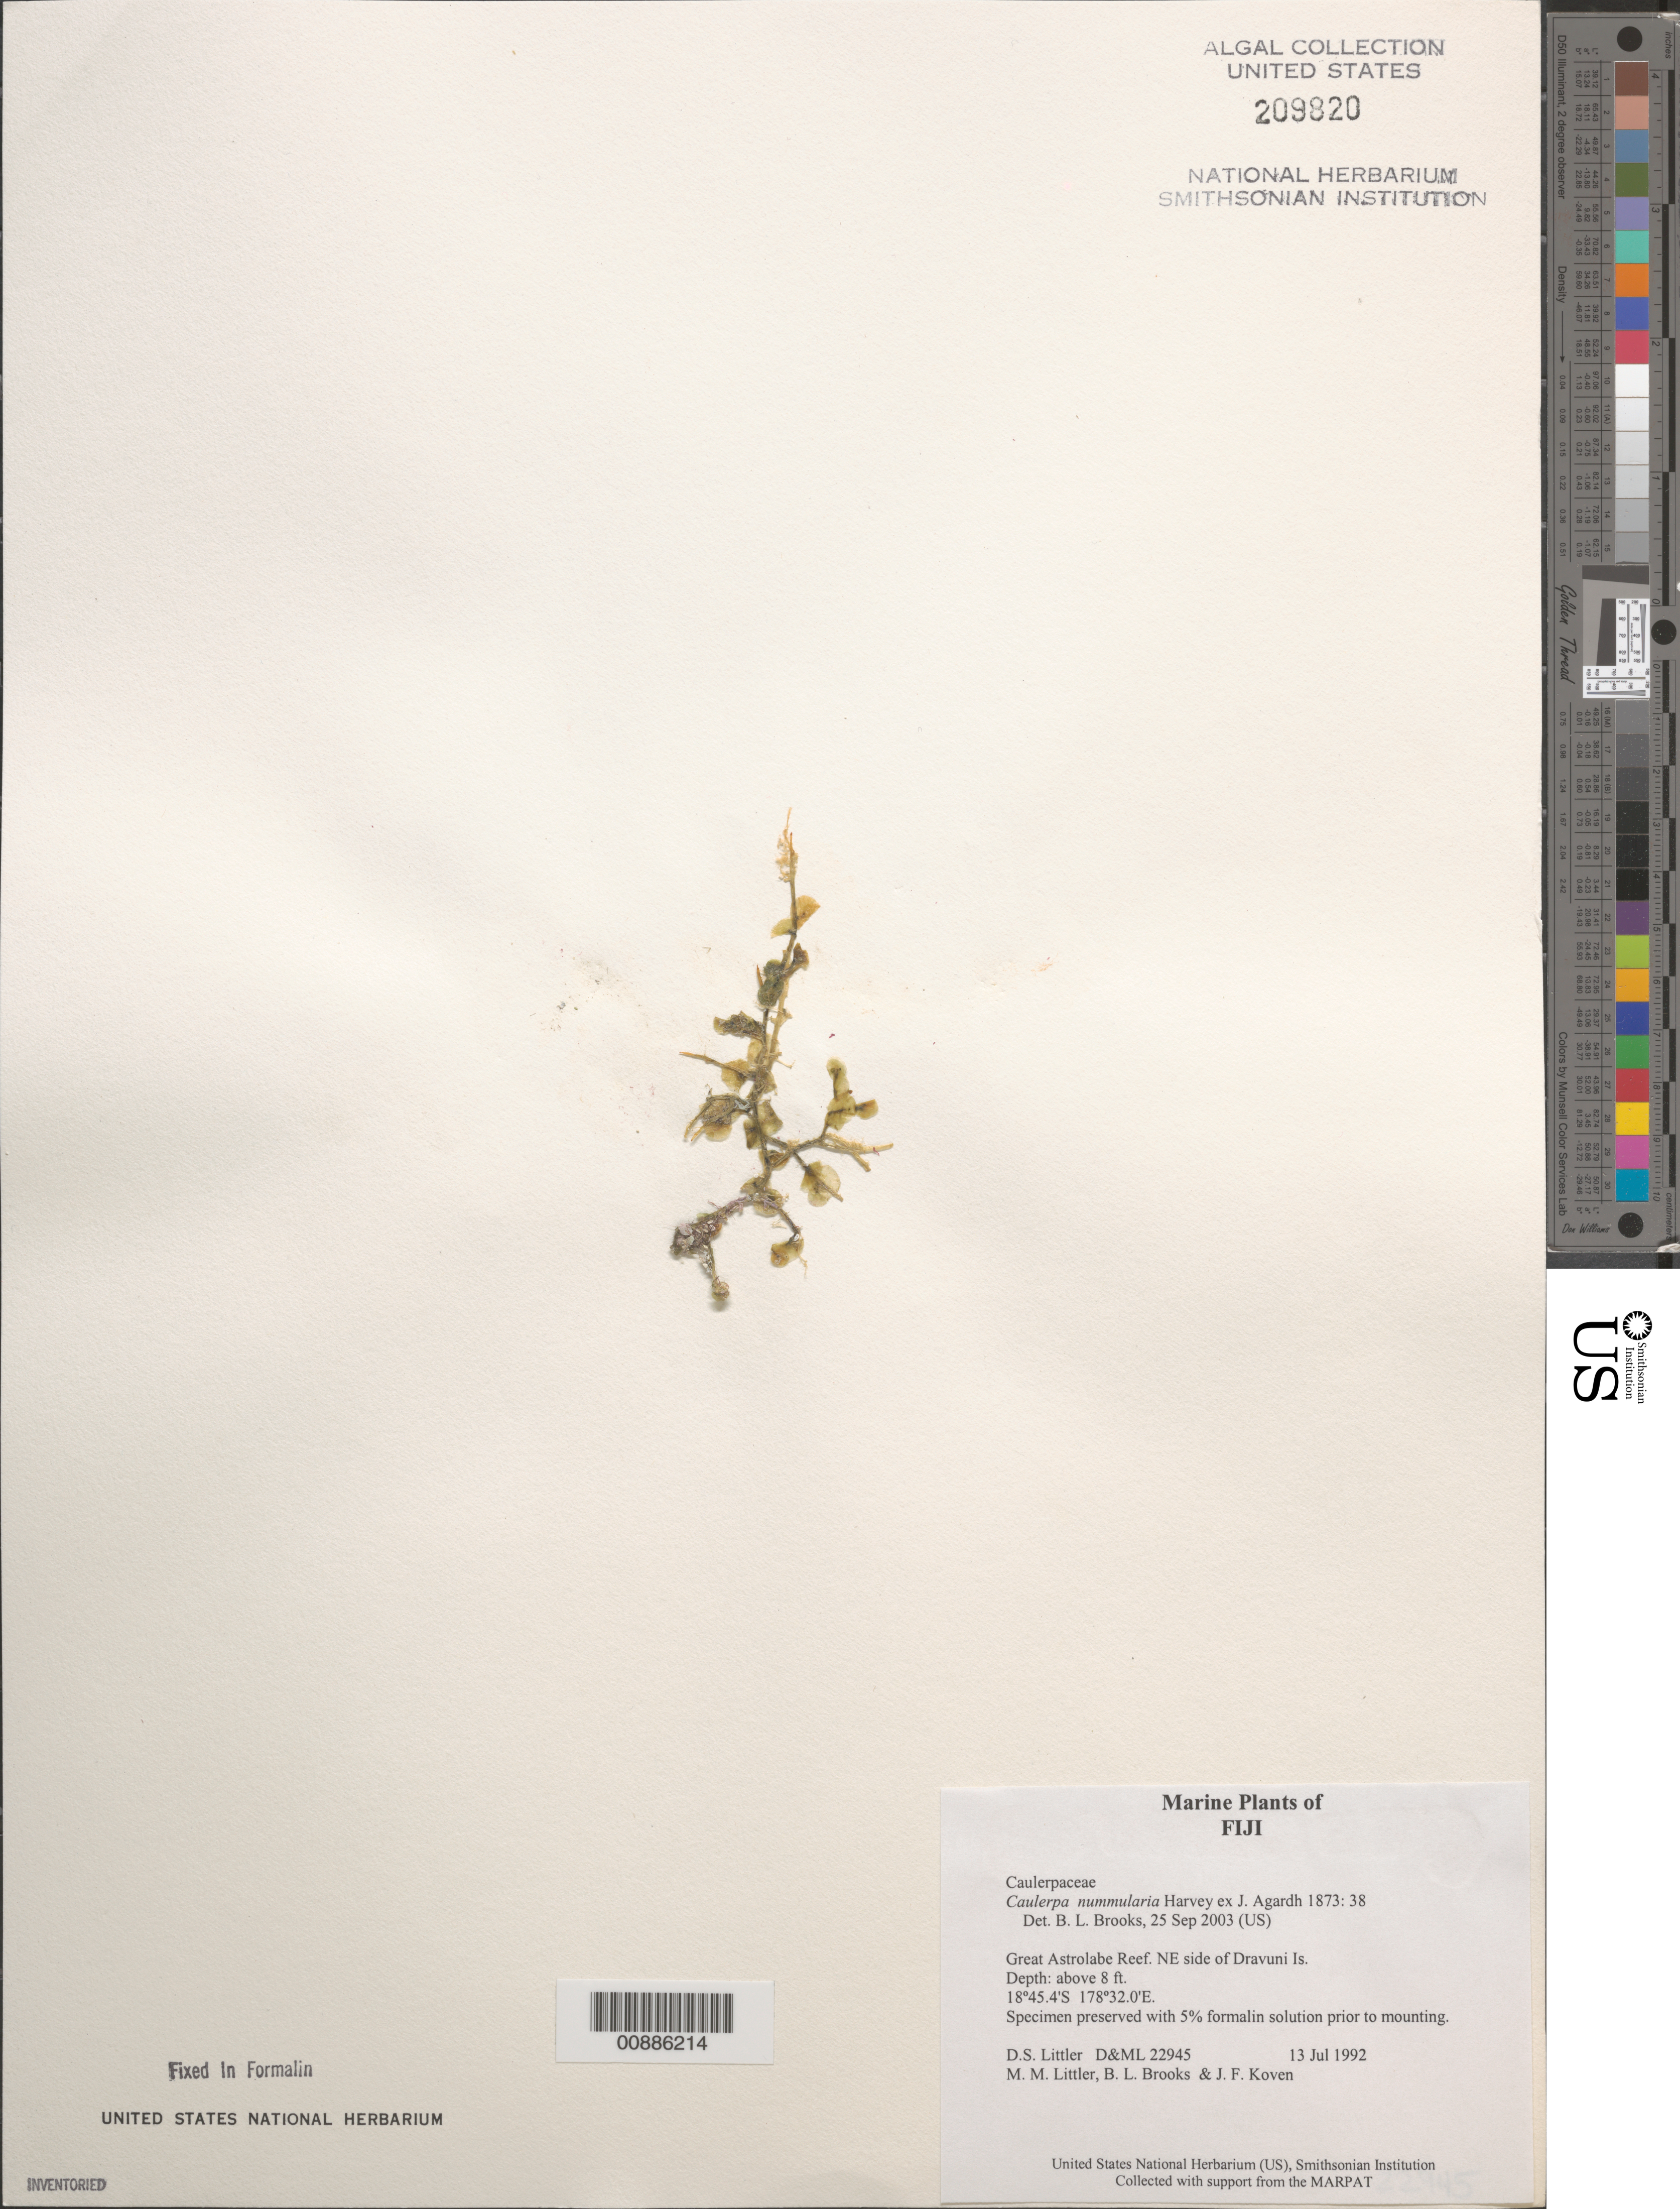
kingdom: Plantae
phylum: Chlorophyta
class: Ulvophyceae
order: Bryopsidales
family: Caulerpaceae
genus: Caulerpa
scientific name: Caulerpa nummularia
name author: Harv. ex J. Agardh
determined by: Brooks, B. L., (BOT), Smithsonian Institution - National Museum of Natural History (UNITED STATES)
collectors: D. S. Littler, M. M. Littler, B. Brooks & J. Koven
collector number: D&ML 22945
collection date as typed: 13 Jul 1992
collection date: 1992-07-13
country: Fiji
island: Dravuni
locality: Great Astrolabe Reef, northeast side of island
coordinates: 18 45.4'S, 178 32.0'E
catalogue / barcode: US 209820